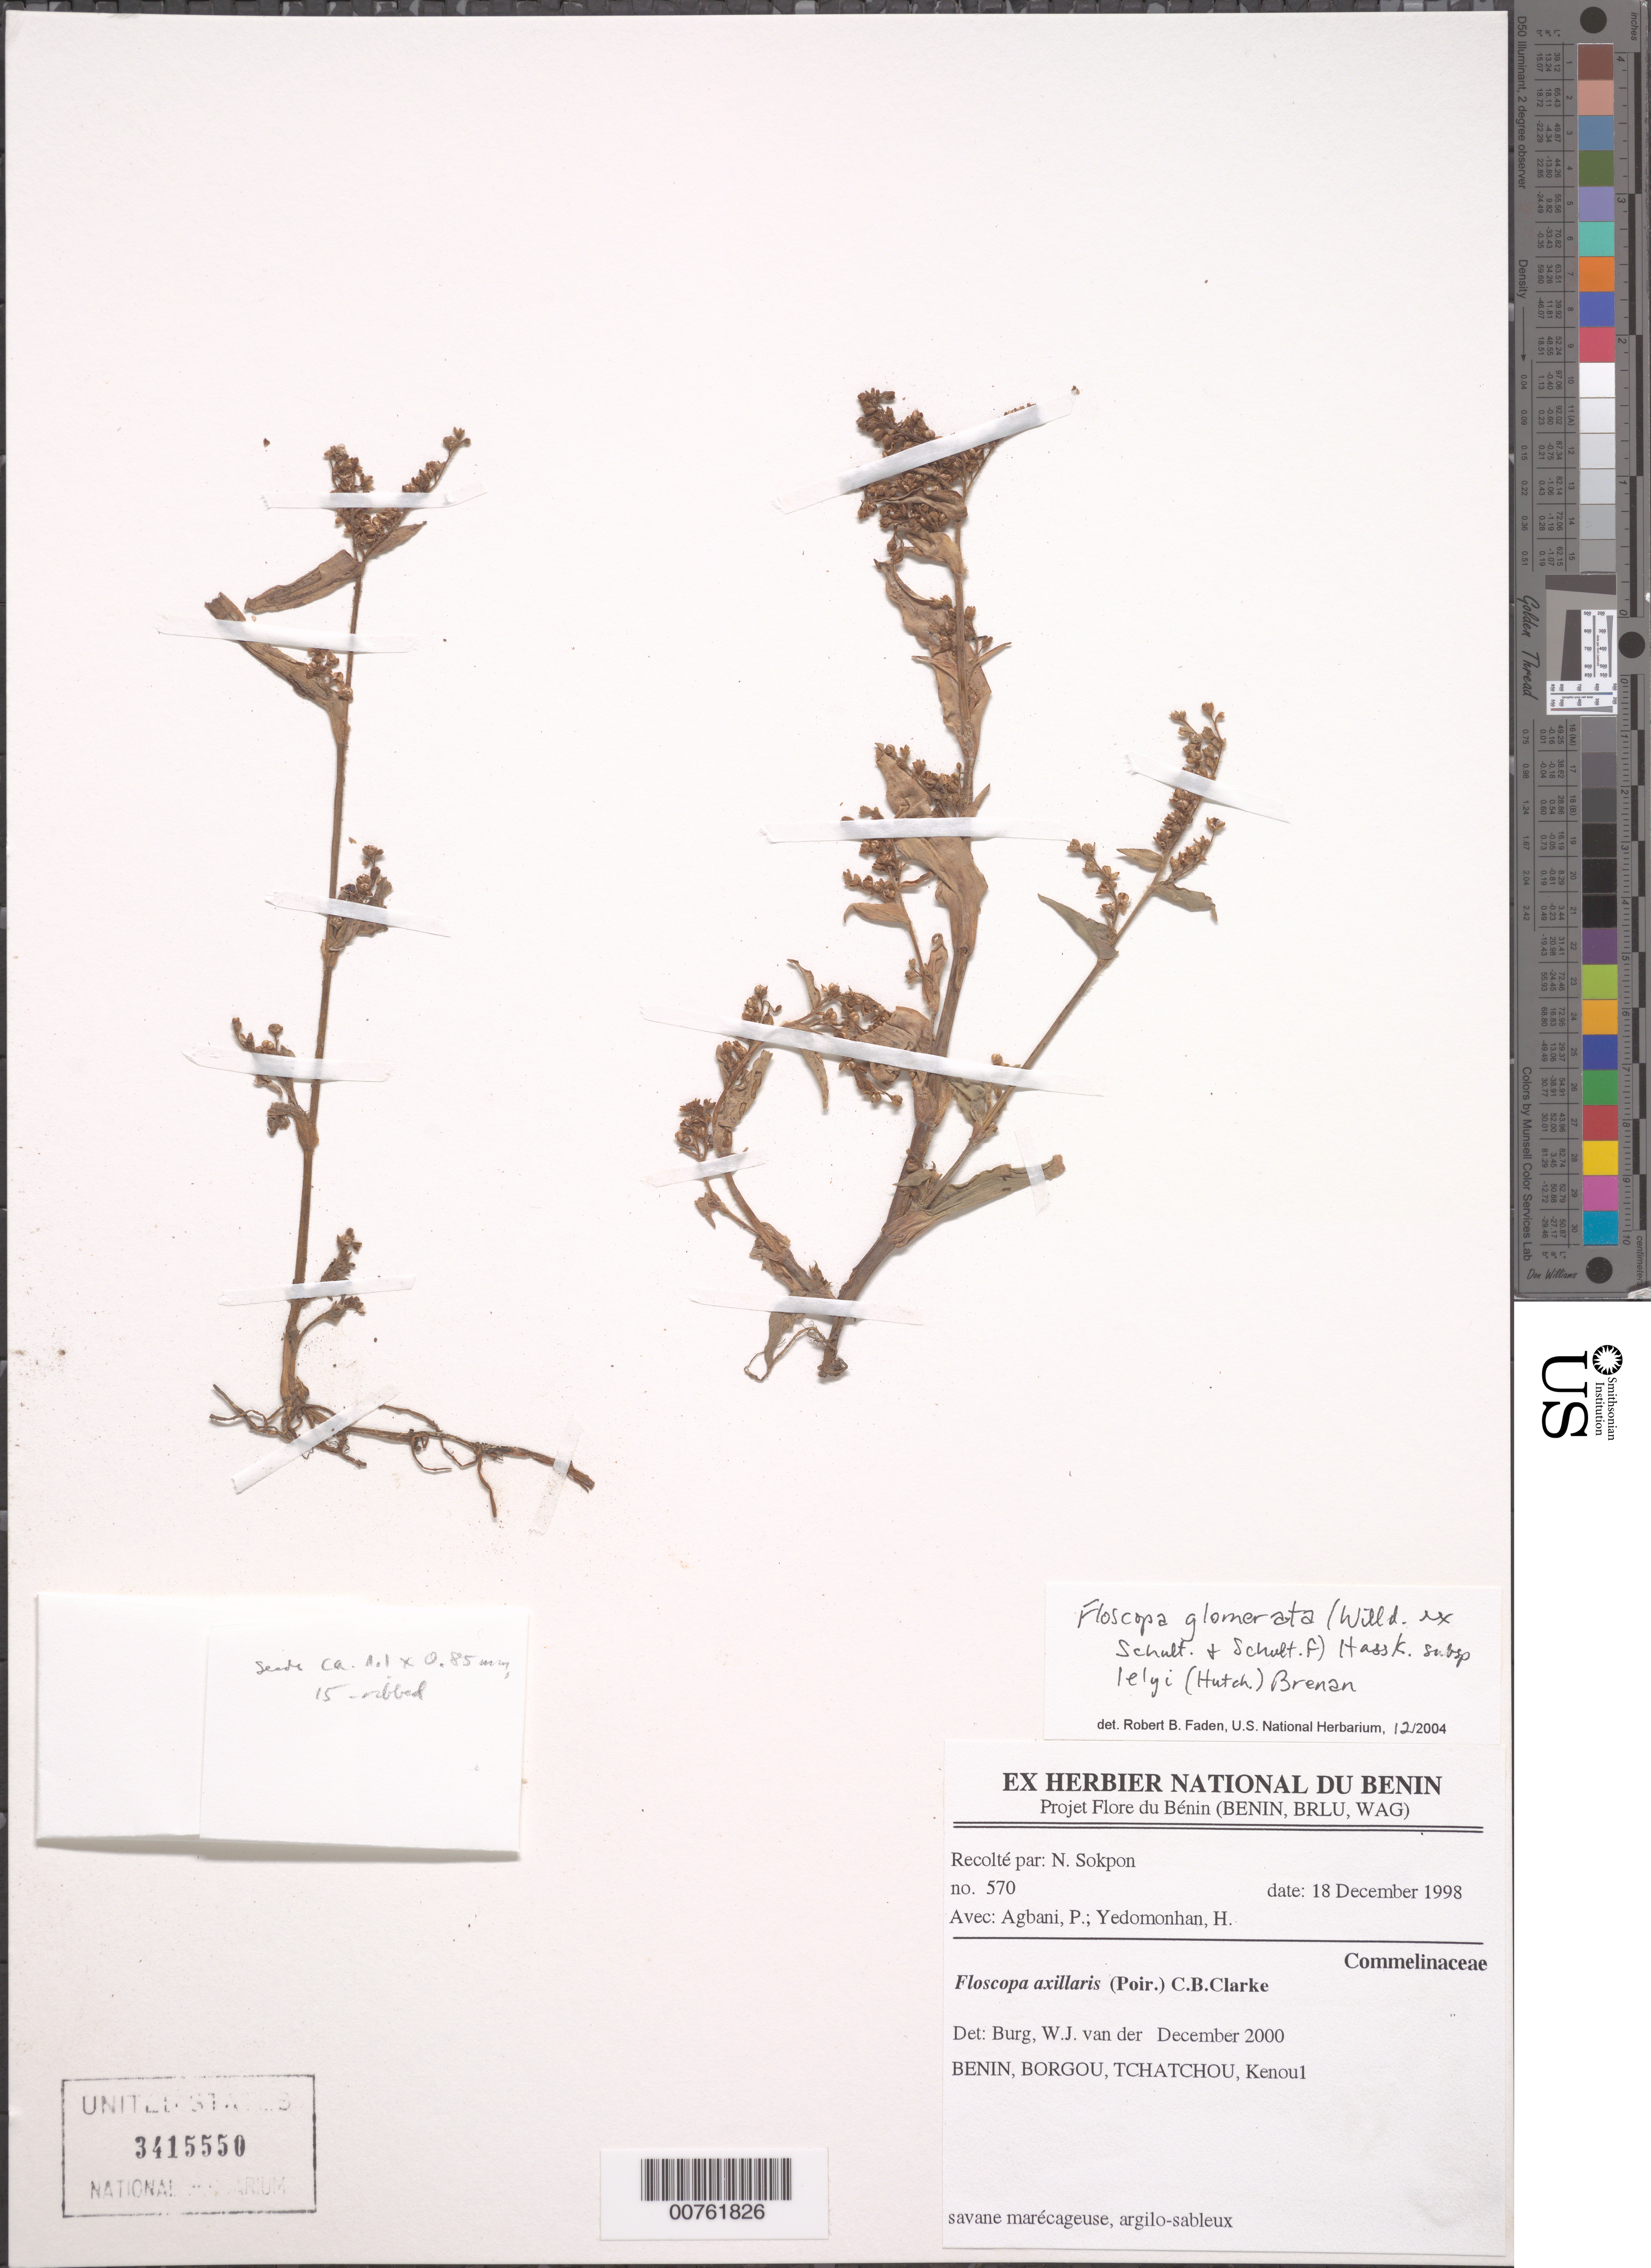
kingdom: Plantae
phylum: Tracheophyta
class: Liliopsida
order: Commelinales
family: Commelinaceae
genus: Floscopa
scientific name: Floscopa glomerata subsp. lelyi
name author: (Hutch.) Brenan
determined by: Faden, Robert B., (US), Smithsonian Institution - National Museum of Natural History (UNITED STATES)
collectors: N. Sokpon, P. Agbani & H. Yedomonhan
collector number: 570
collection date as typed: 18 Dec 1998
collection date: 1998-12-18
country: Benin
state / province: Borgou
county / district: Tchatchou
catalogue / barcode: US 3415550